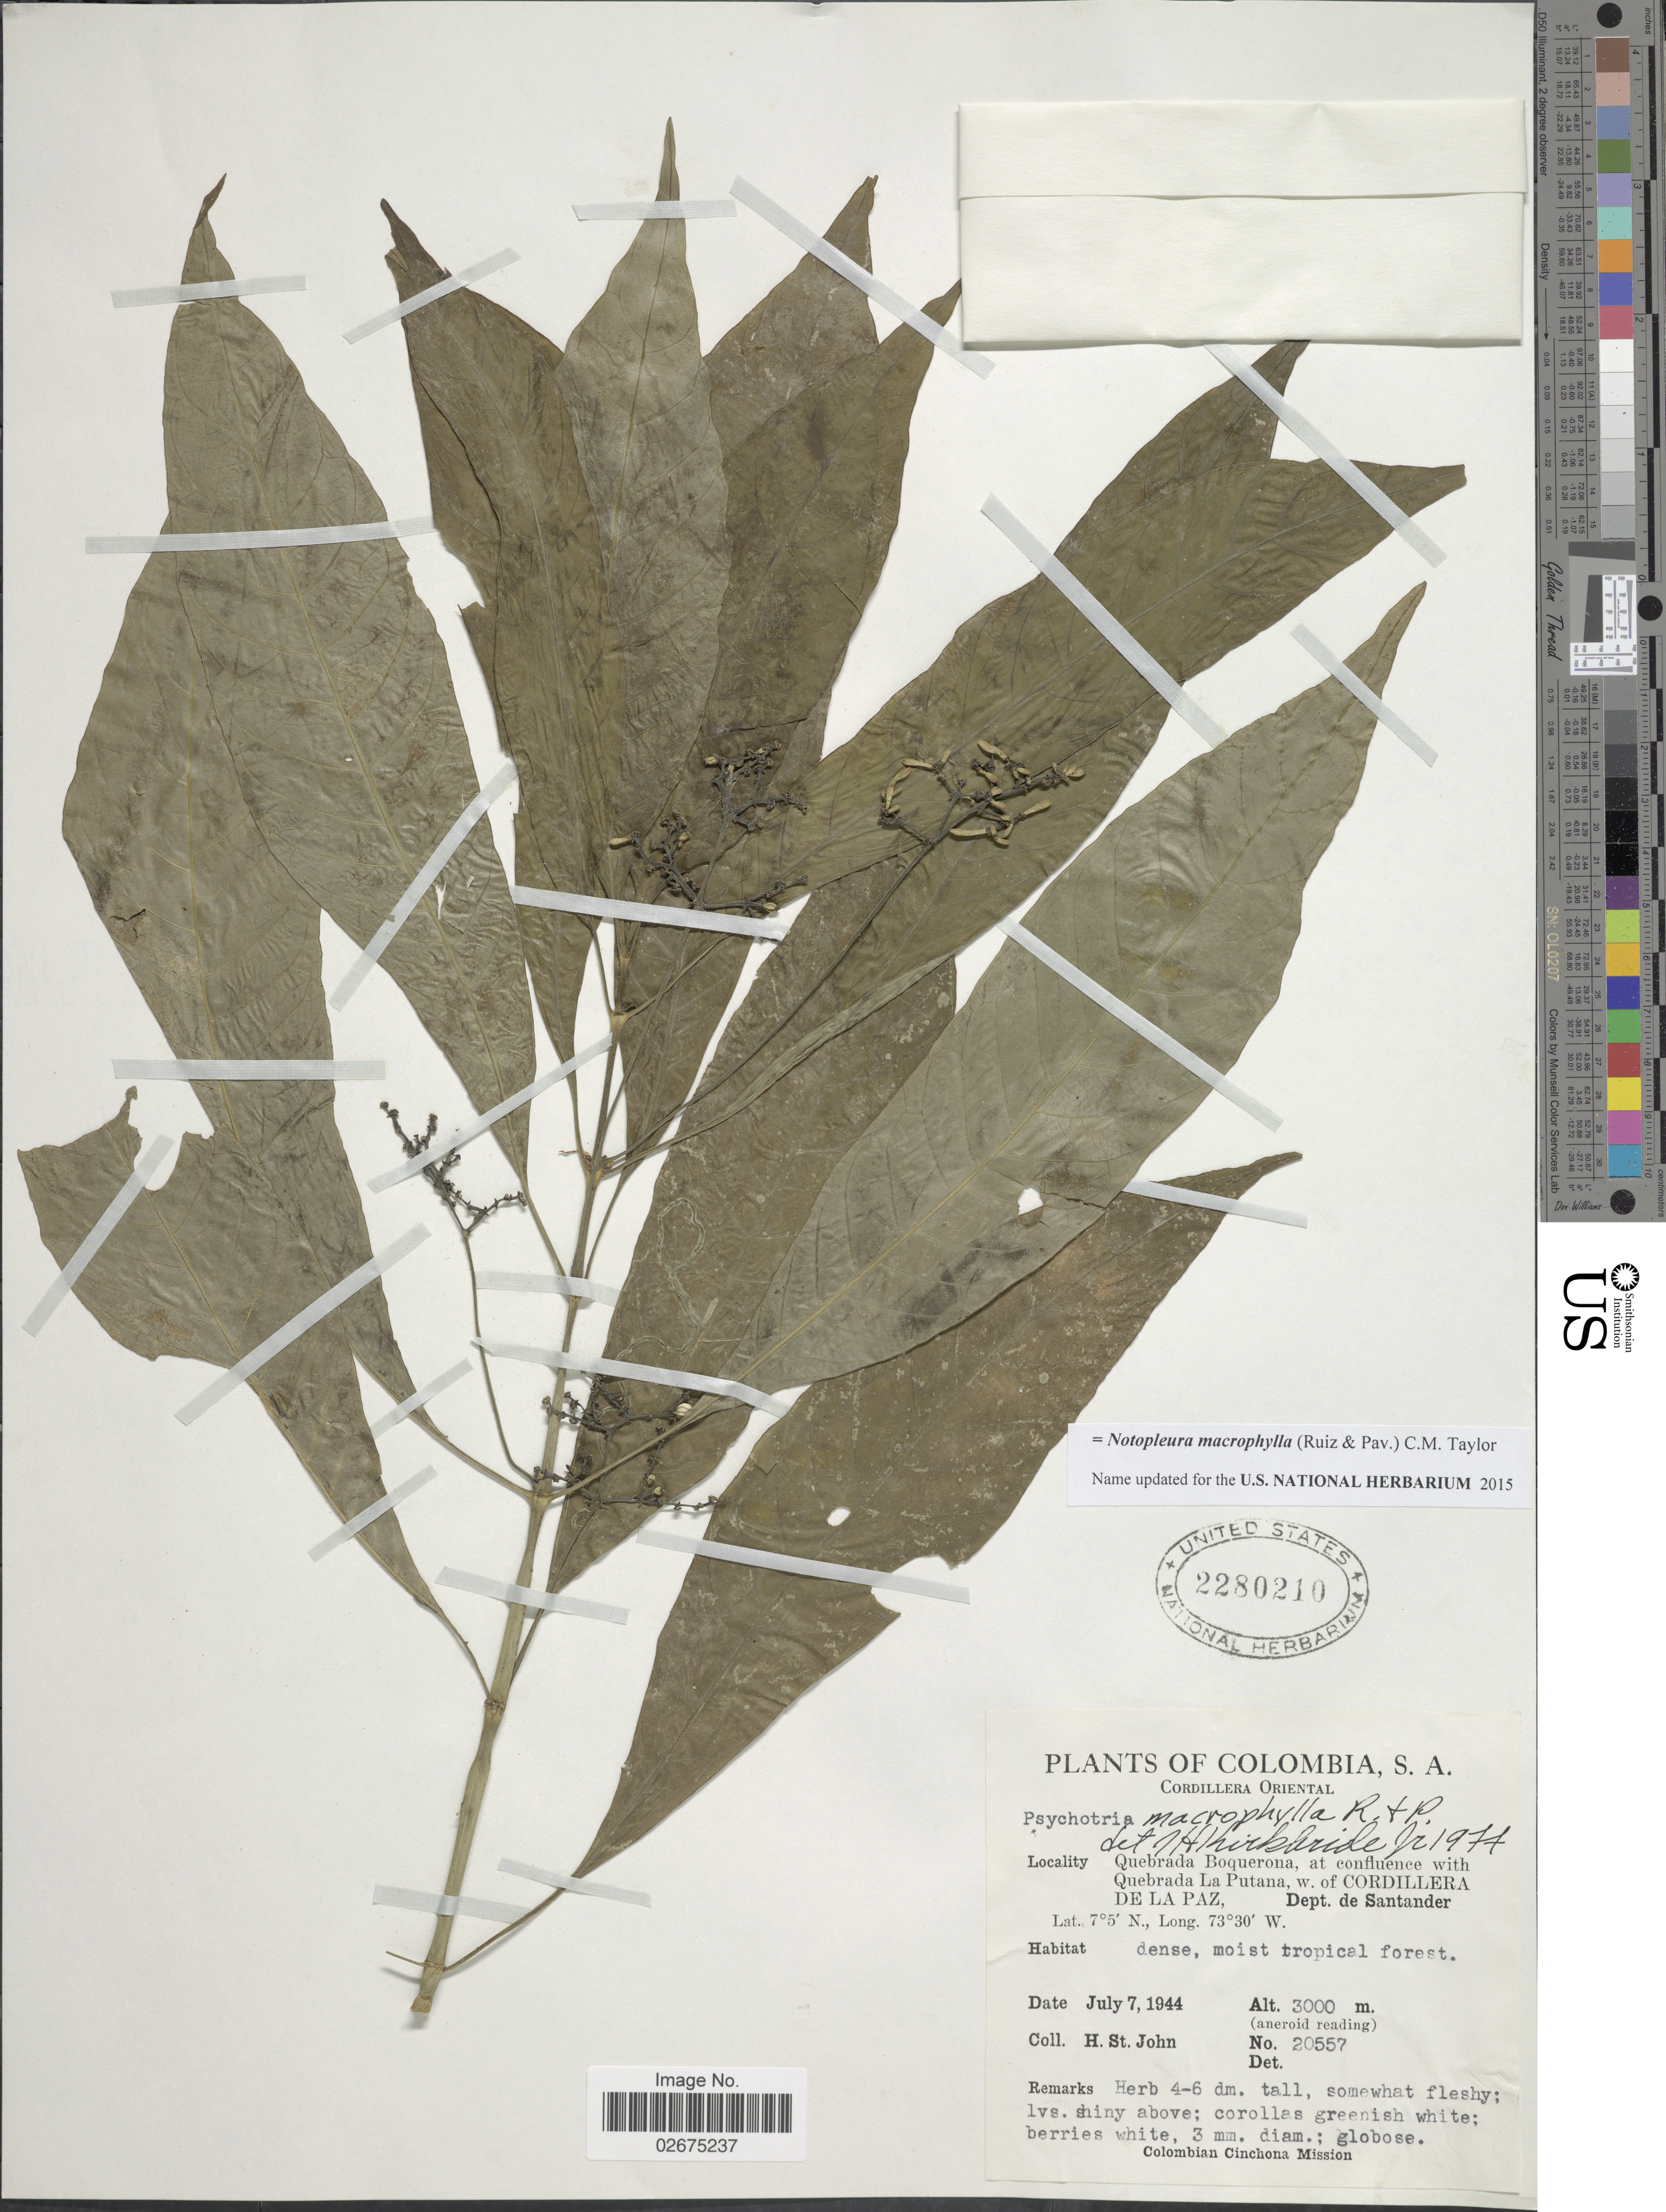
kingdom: Plantae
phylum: Tracheophyta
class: Magnoliopsida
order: Gentianales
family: Rubiaceae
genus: Notopleura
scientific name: Notopleura macrophylla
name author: (Ruiz & Pav.) C.M. Taylor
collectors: H. St. John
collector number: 20557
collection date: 1944-07-07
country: Colombia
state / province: Santander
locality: Cordillera Oriental, Quebrada Boquerona, at confluence with Quebrada La Putana, w. of Cordillera De La Paz, Dept. de Santander, dense, moist tropical forest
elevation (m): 3000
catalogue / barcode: US 2280210